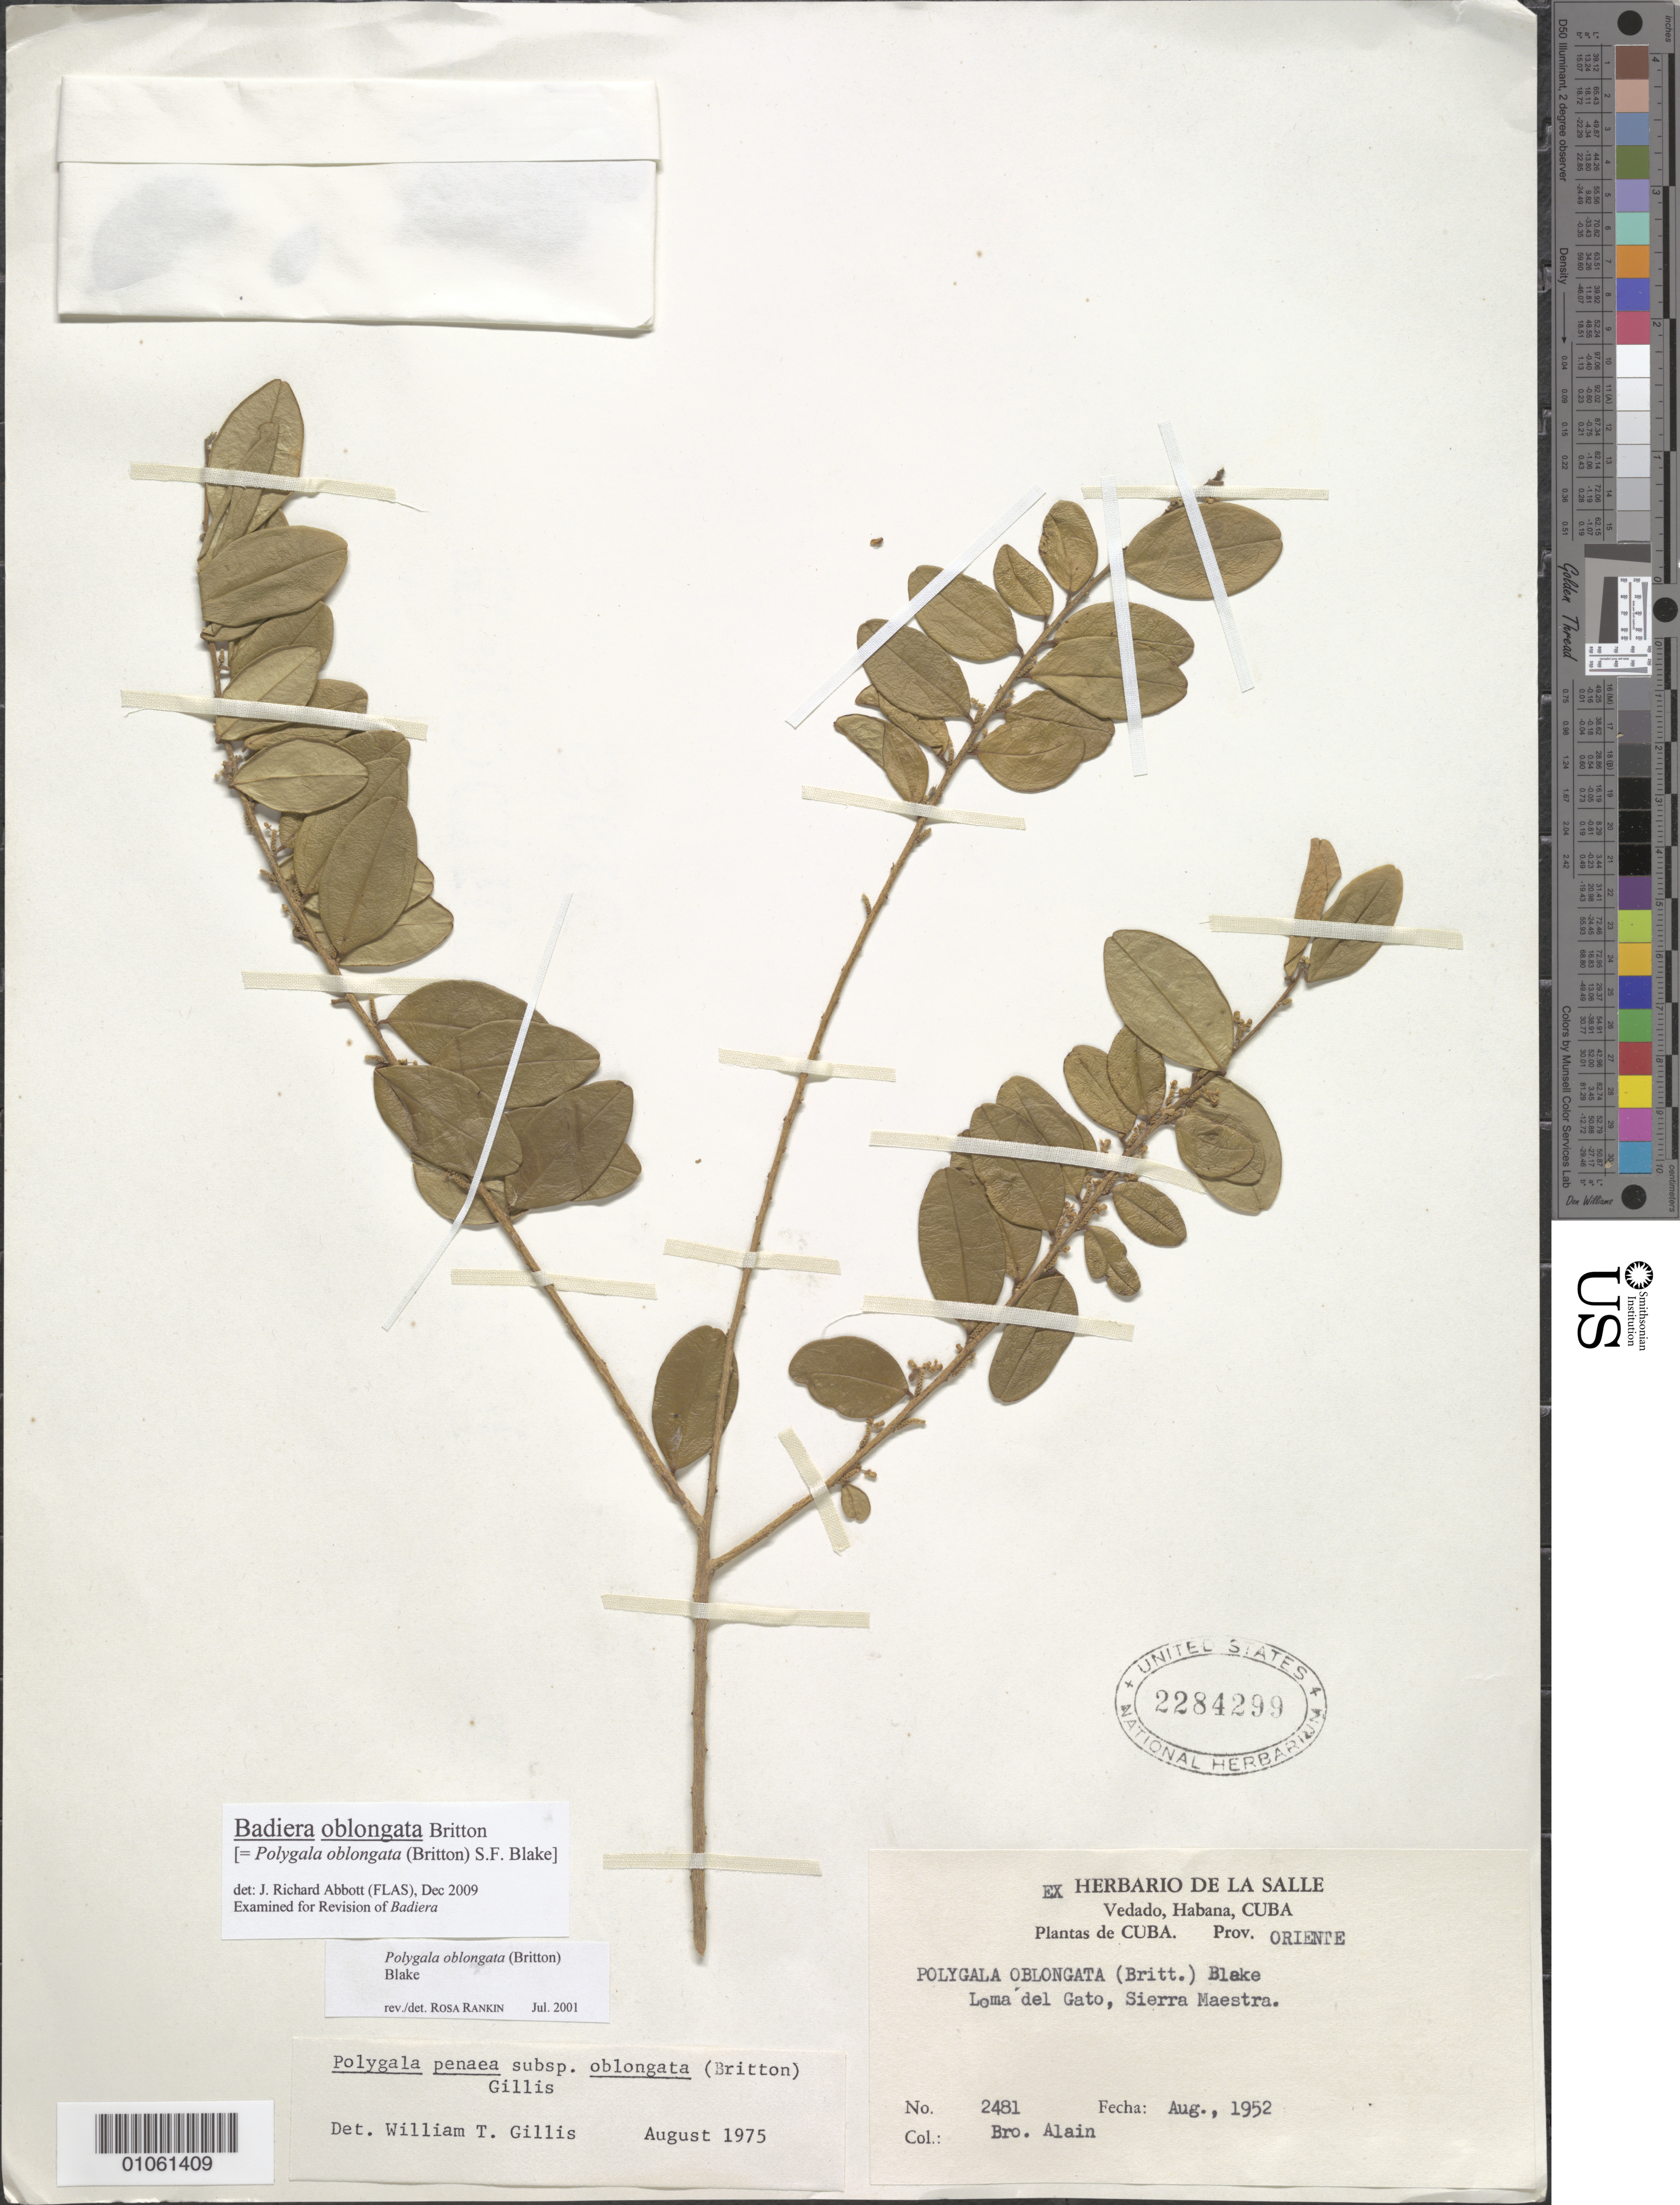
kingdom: Plantae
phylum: Tracheophyta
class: Magnoliopsida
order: Fabales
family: Polygalaceae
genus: Badiera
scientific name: Badiera oblongata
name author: Britton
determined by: Abbott, J. R., (FLAS)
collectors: A. H. Liogier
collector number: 2481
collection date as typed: Aug 1952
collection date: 1952-08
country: Cuba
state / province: Oriente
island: Cuba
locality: Sierra Maestra, Loma del Gato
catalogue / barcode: US 2284299